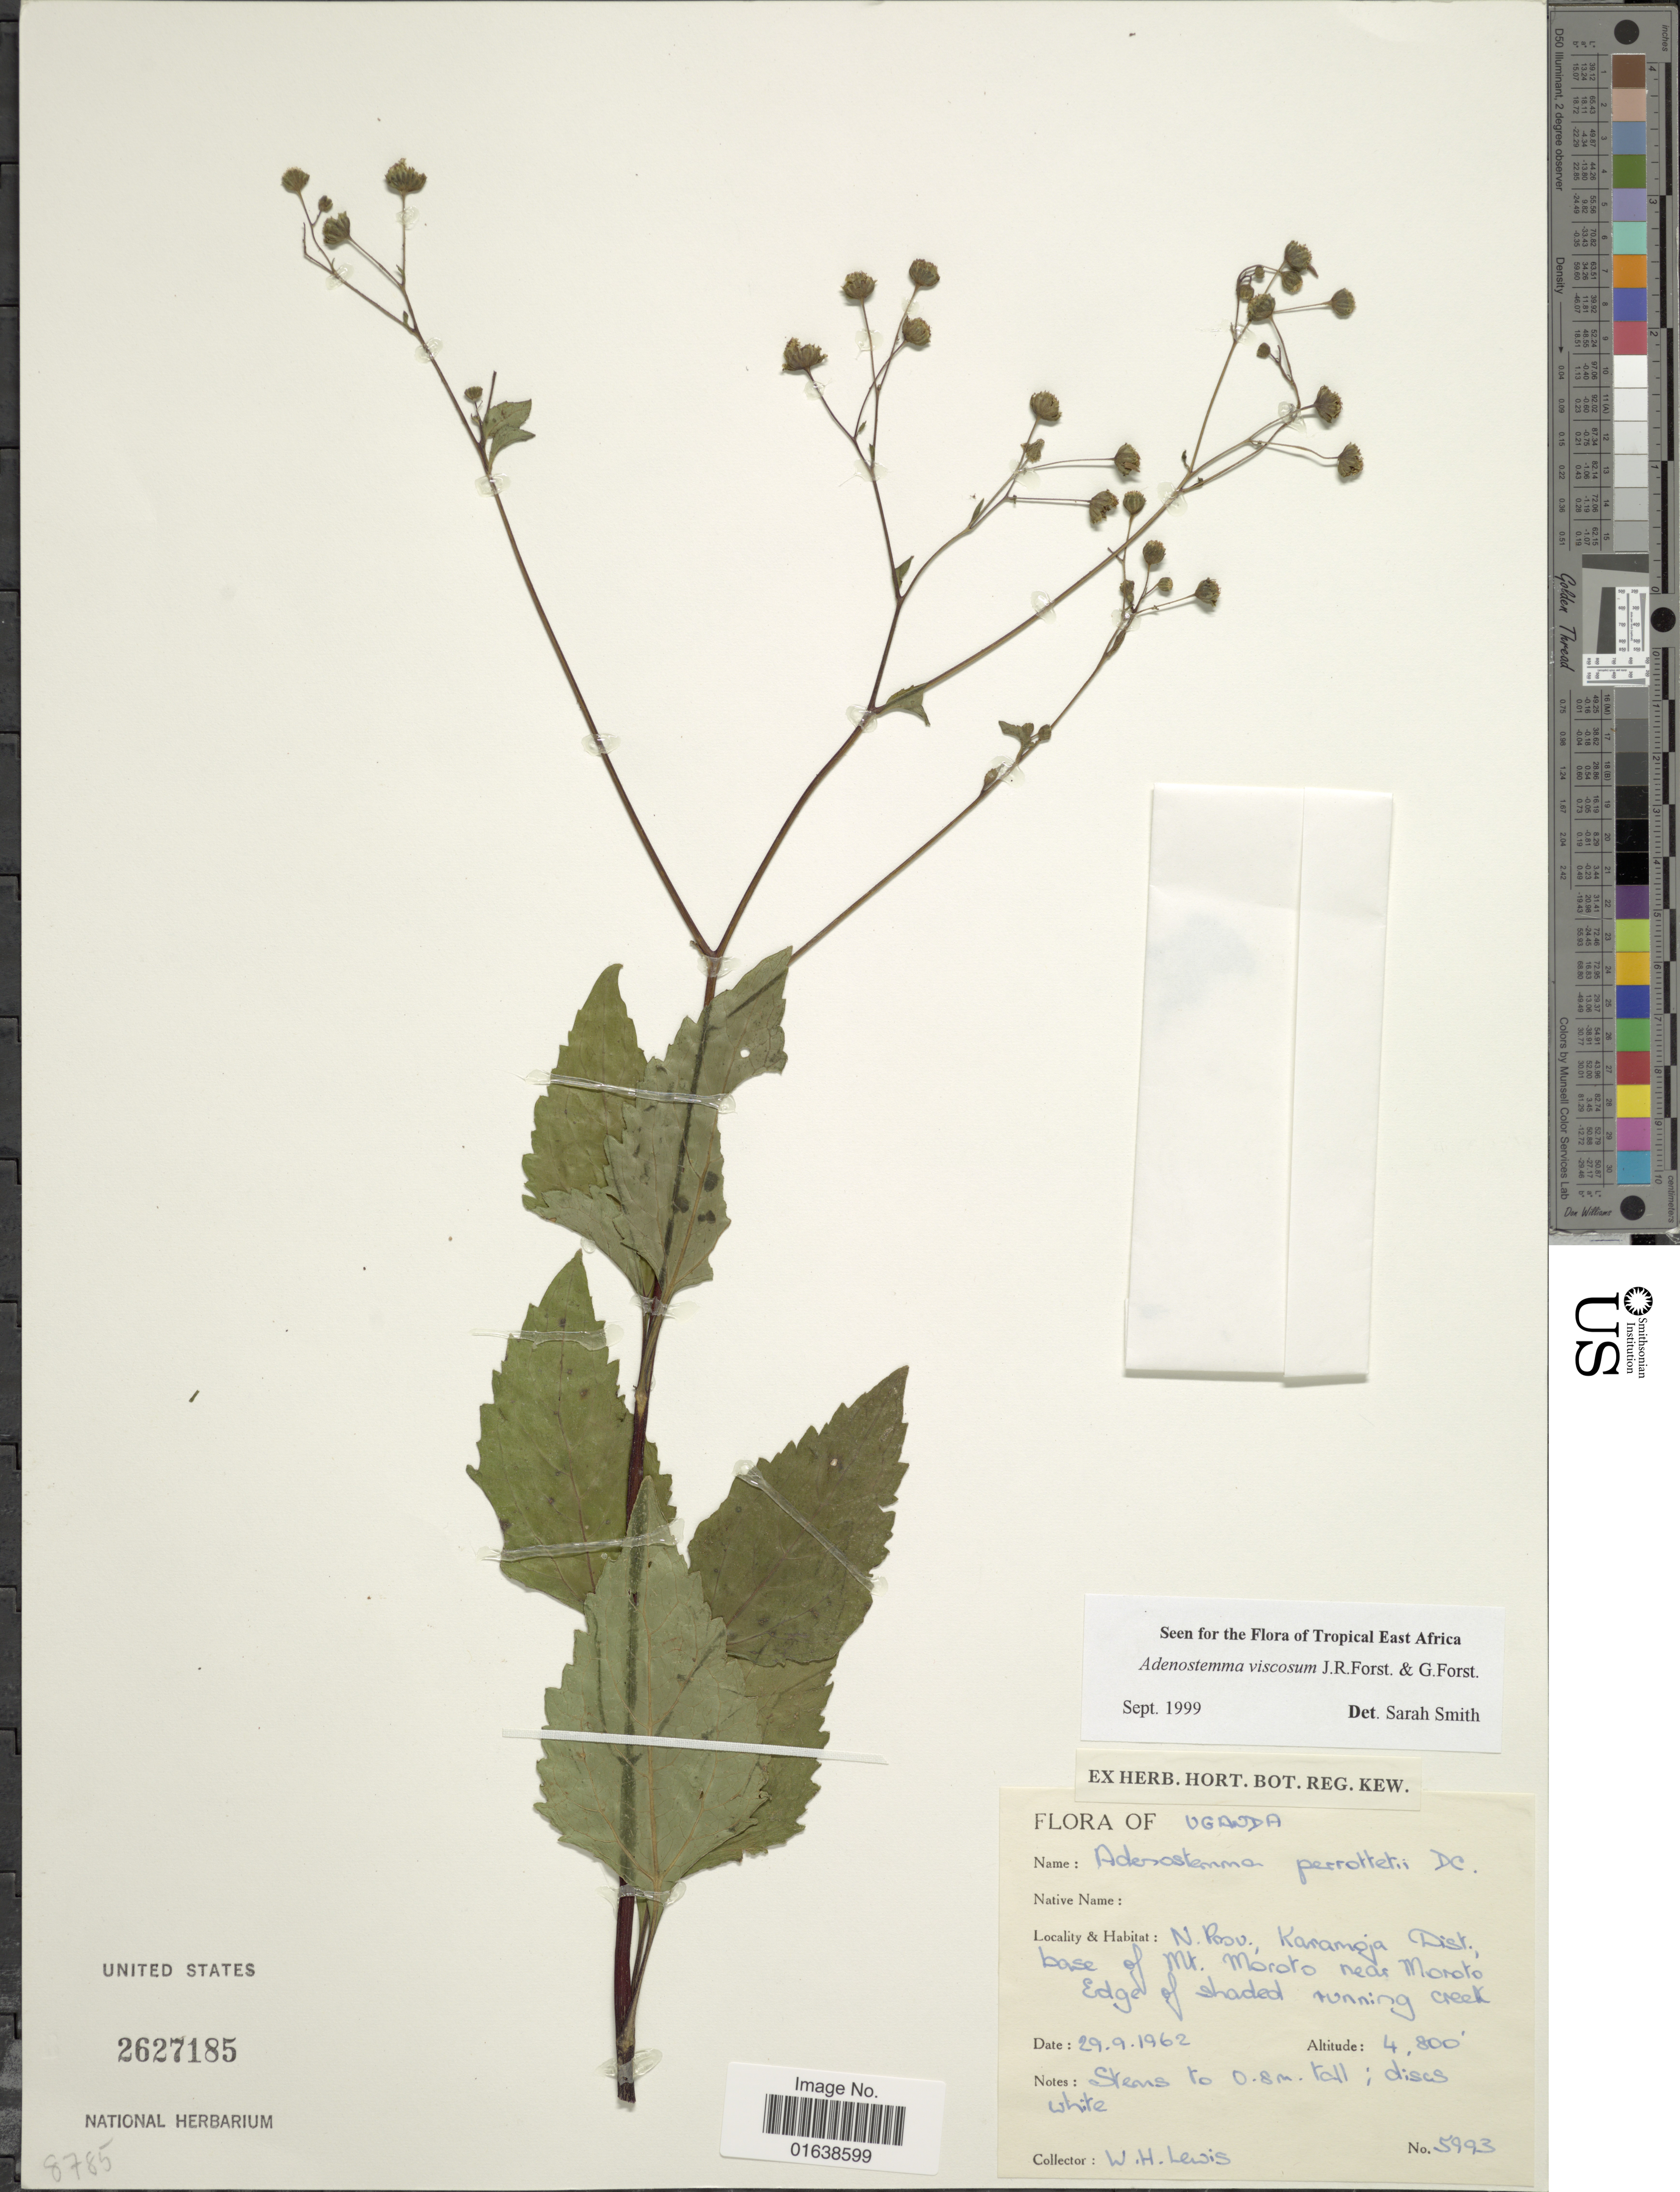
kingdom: Plantae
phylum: Tracheophyta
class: Magnoliopsida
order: Asterales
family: Asteraceae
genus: Adenostemma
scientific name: Adenostemma viscosum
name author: J.R. Forst. & G. Forst.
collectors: W. H. Lewis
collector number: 5993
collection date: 1962-09-29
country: Uganda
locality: Uganda. N. Prov. Karamoja Dist., base of Mt. Moroto near Moroto Edge of shaded running creek.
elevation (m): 1463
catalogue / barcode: US 2627185